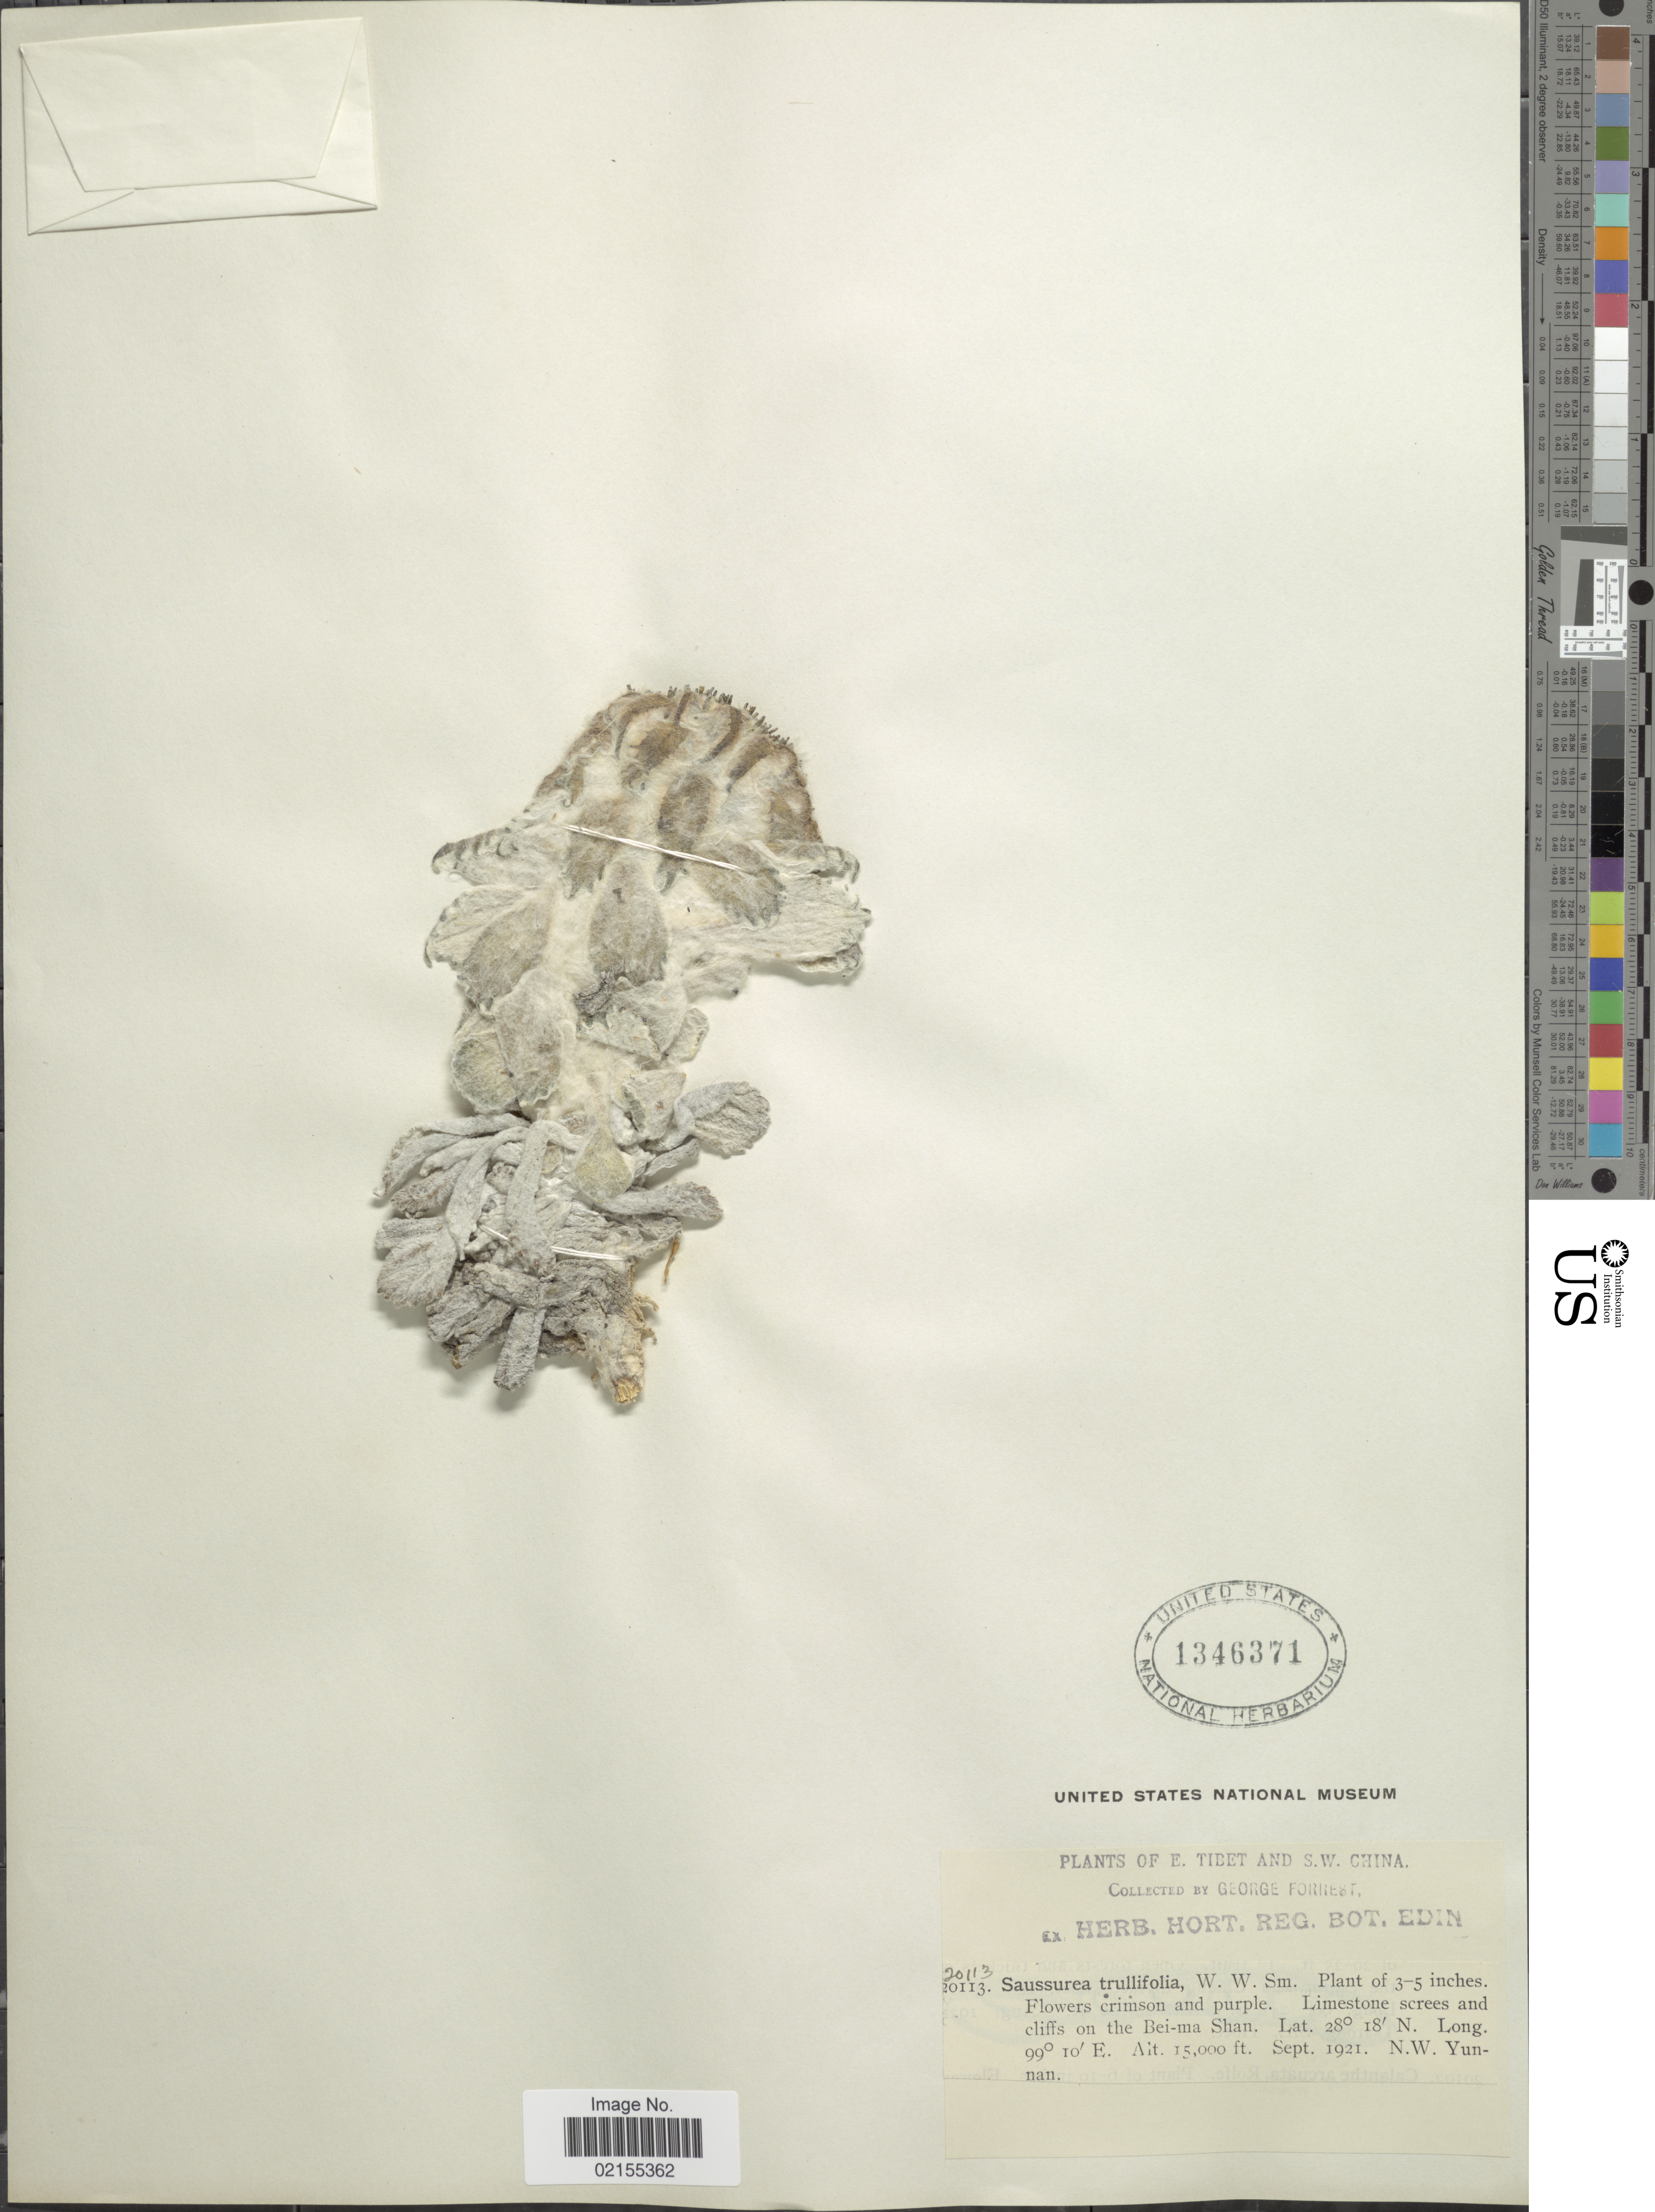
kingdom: Plantae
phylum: Tracheophyta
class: Magnoliopsida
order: Asterales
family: Asteraceae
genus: Saussurea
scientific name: Saussurea medusa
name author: Maxim.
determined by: Chen, Yousheng S.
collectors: G. Forrest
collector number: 20113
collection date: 1921-09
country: China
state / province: Yunnan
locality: Bei-ma Shan, N. W. Yunnan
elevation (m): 4572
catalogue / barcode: US 1346371